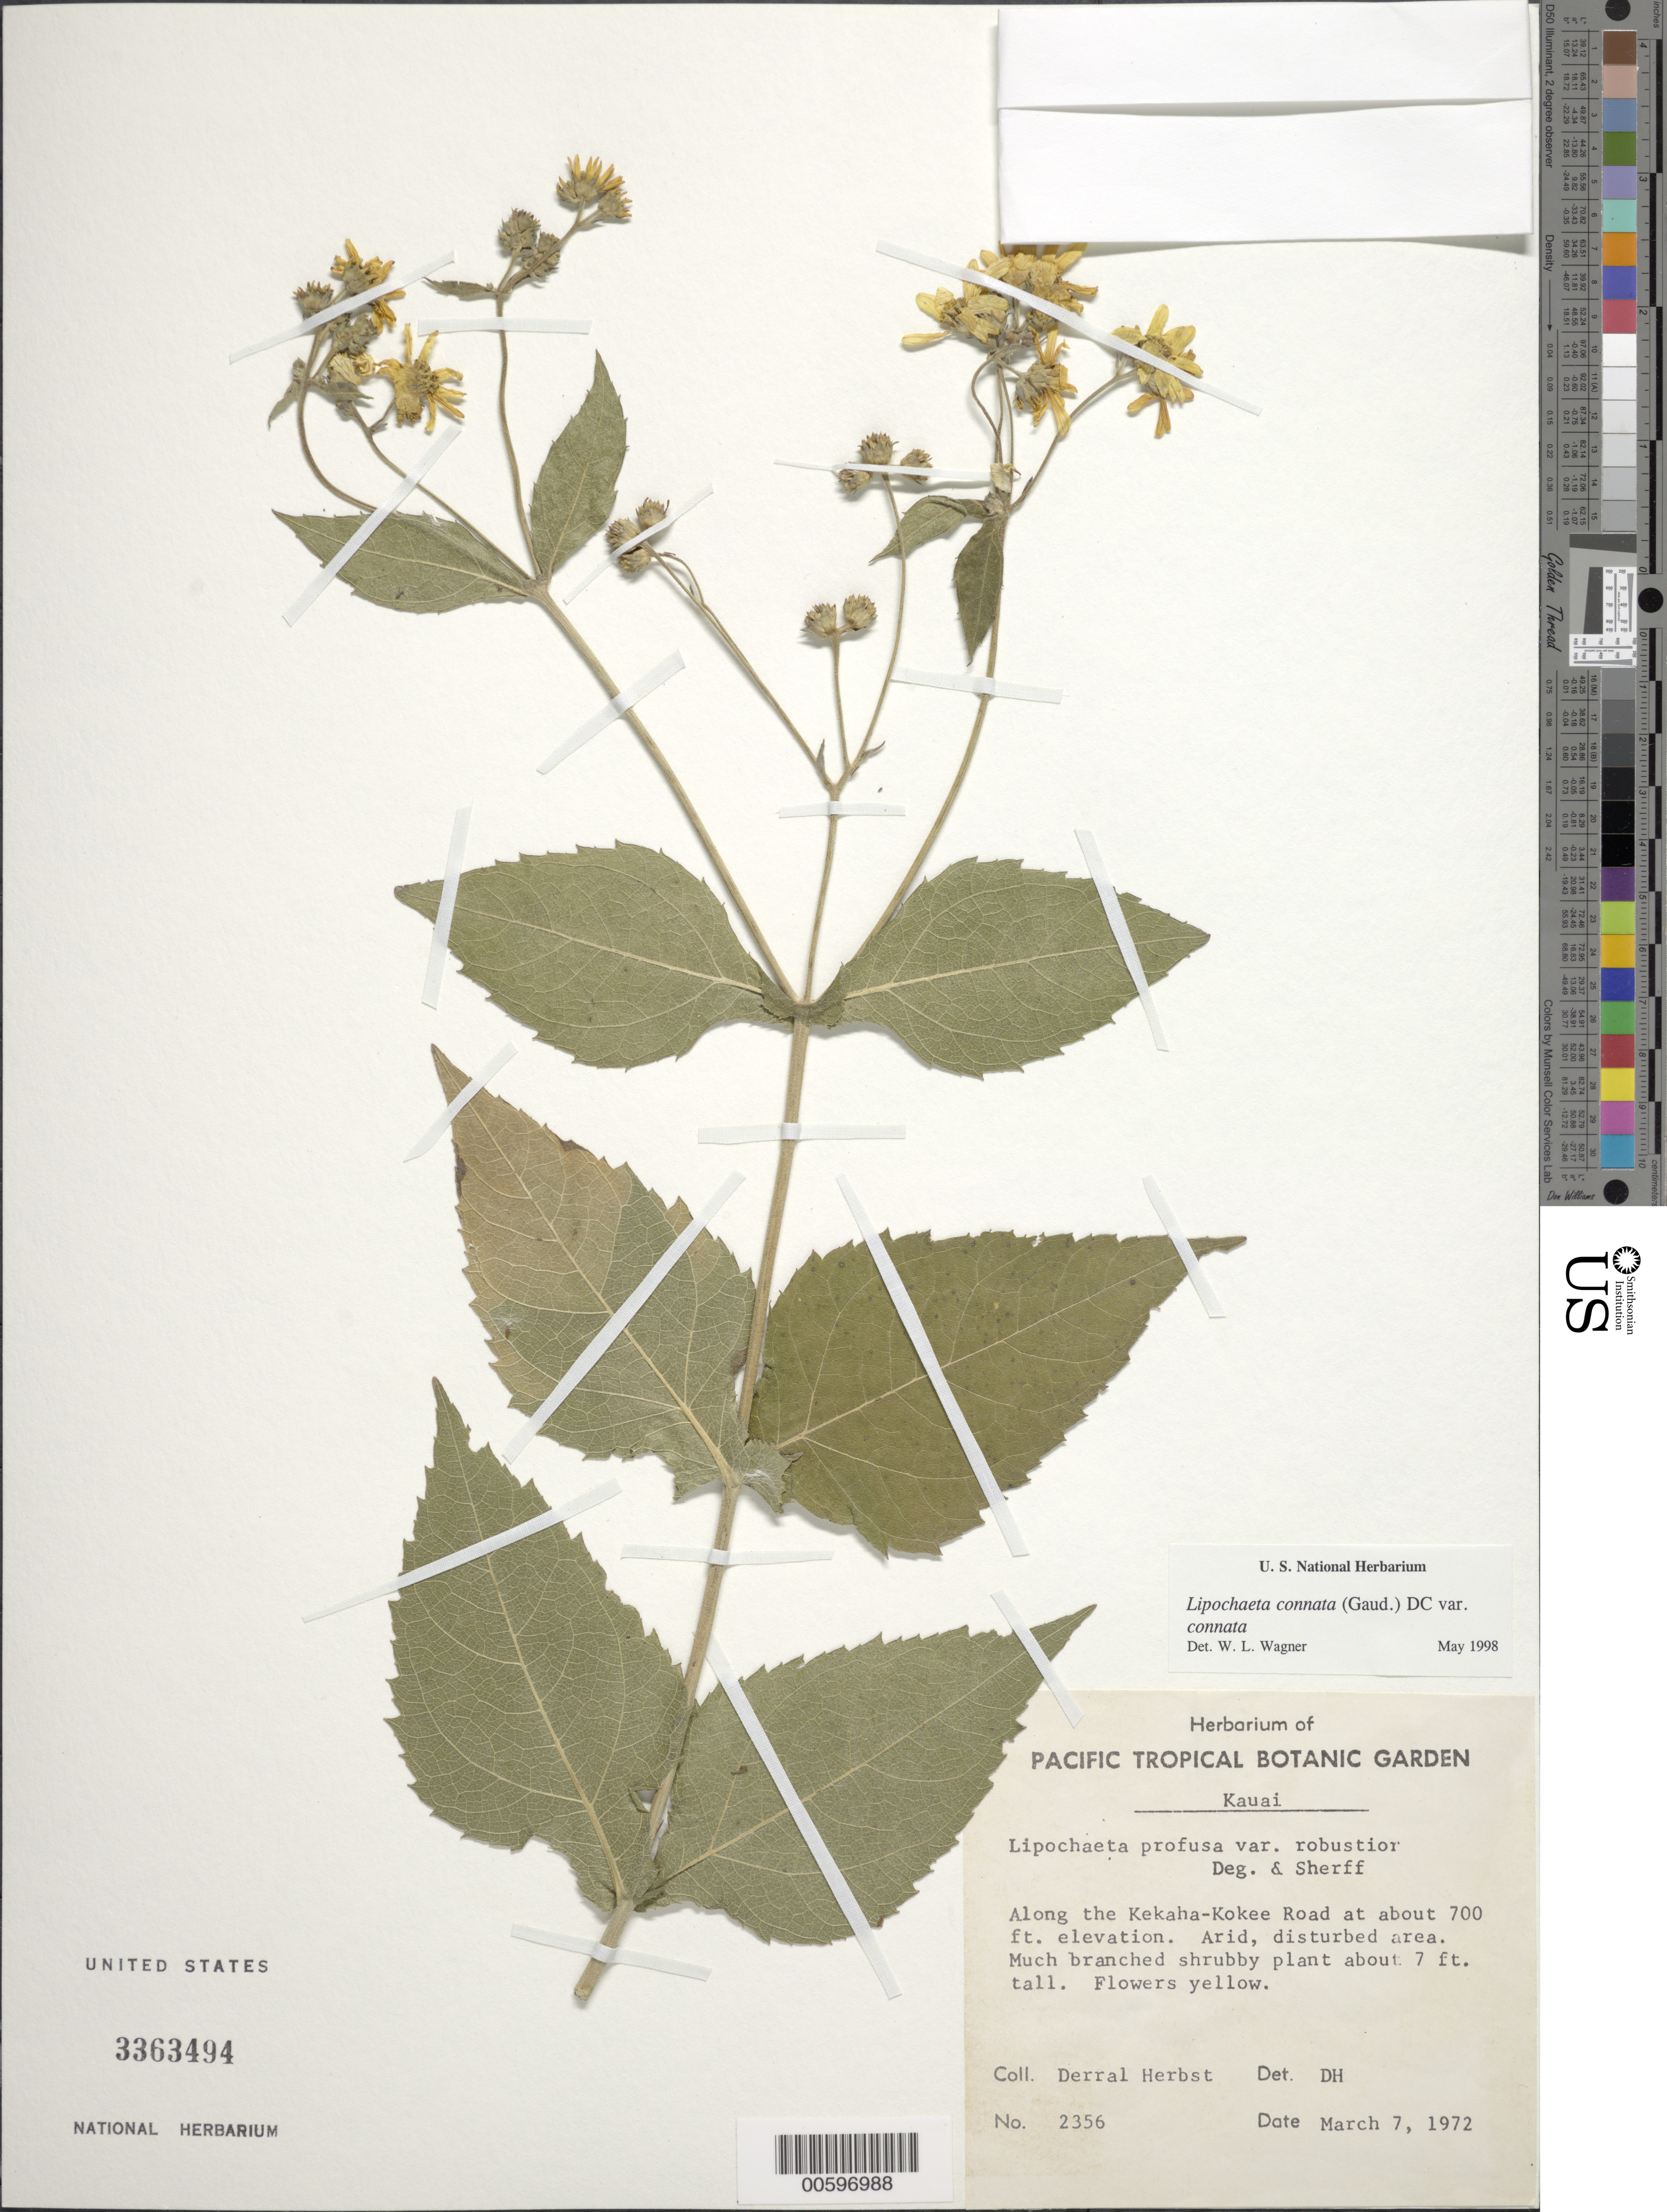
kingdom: Plantae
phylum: Tracheophyta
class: Magnoliopsida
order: Asterales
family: Asteraceae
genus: Lipochaeta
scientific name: Lipochaeta connata subsp. connata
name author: (Gaudich.) DC.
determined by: Wagner, W. L., (BOT), Smithsonian Institution - National Museum of Natural History (UNITED STATES)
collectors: D. R. Herbst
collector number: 2356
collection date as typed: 7 Mar 1972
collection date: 1972-03-07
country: United States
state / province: Hawaii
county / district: Kauai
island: Kaua'i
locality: Along the Kekaha-Kokee Road.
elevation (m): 213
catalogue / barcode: US 3363494